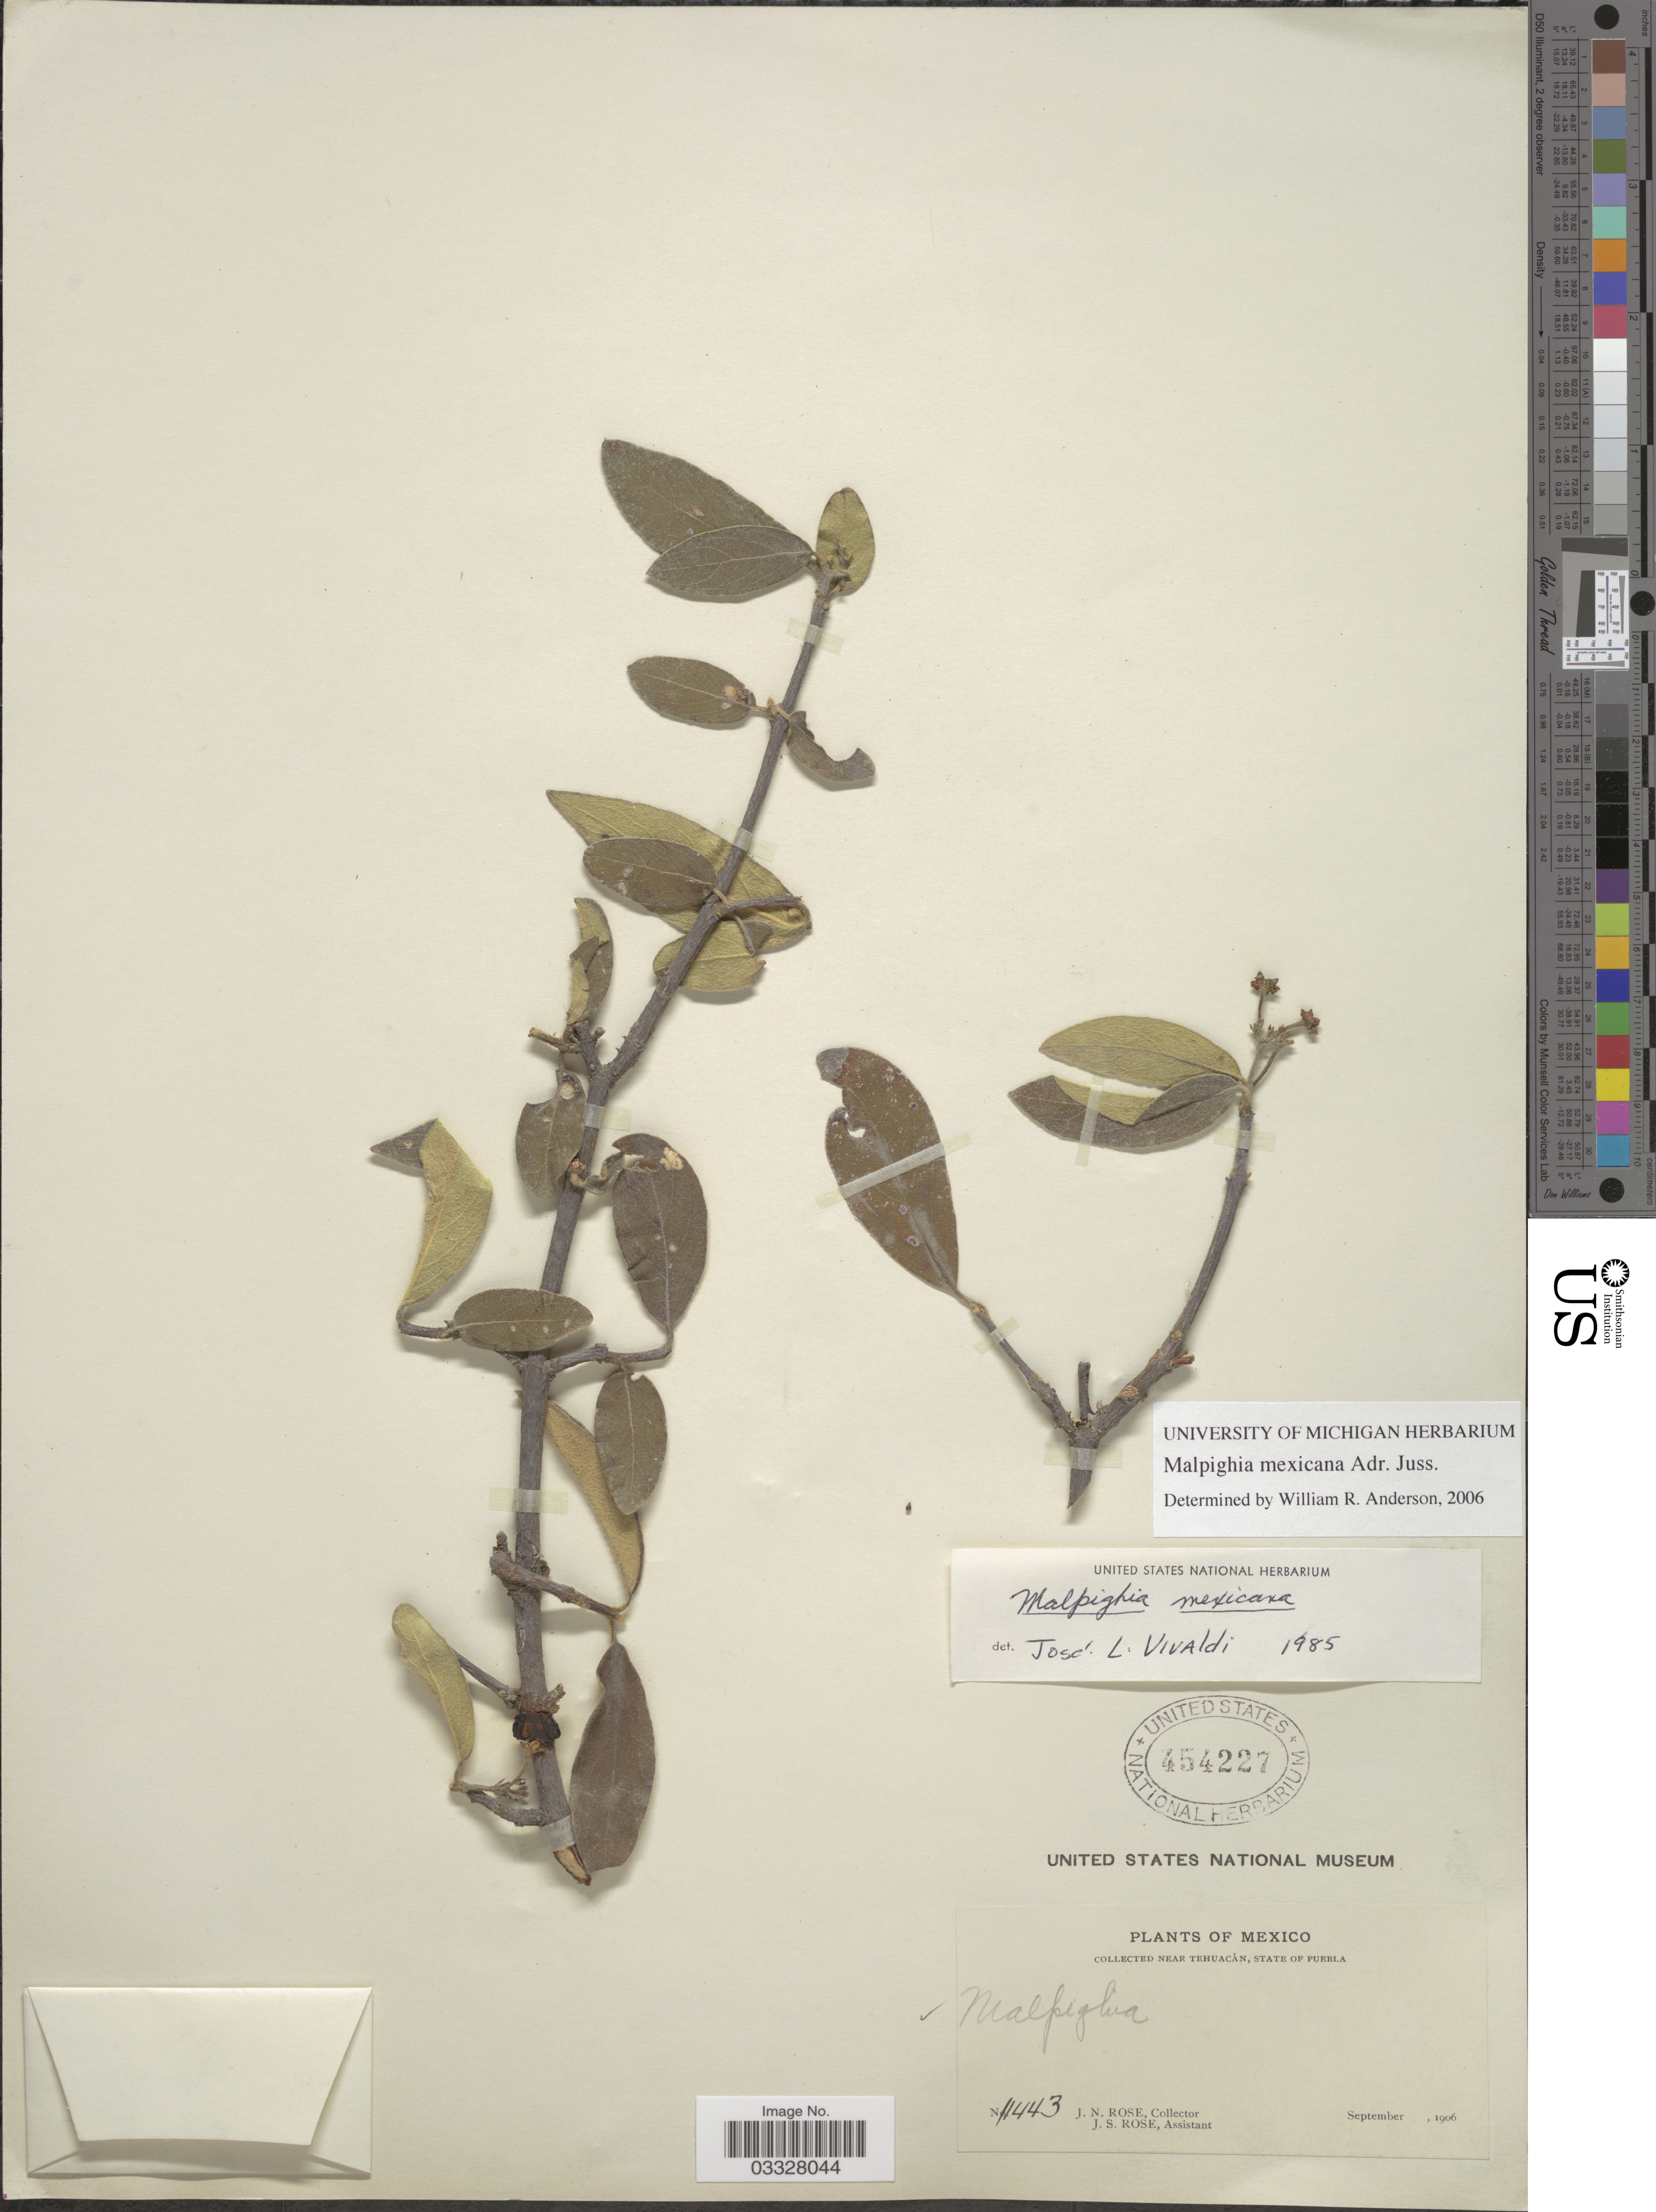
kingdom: Plantae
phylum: Tracheophyta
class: Magnoliopsida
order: Malpighiales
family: Malpighiaceae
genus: Malpighia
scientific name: Malpighia mexicana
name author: A. Juss.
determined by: Anderson, R. W.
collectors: J. N. Rose & J. S. Rose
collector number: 11443*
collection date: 1906-09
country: Mexico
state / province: Puebla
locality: Near Tehuacán.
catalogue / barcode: US 454227